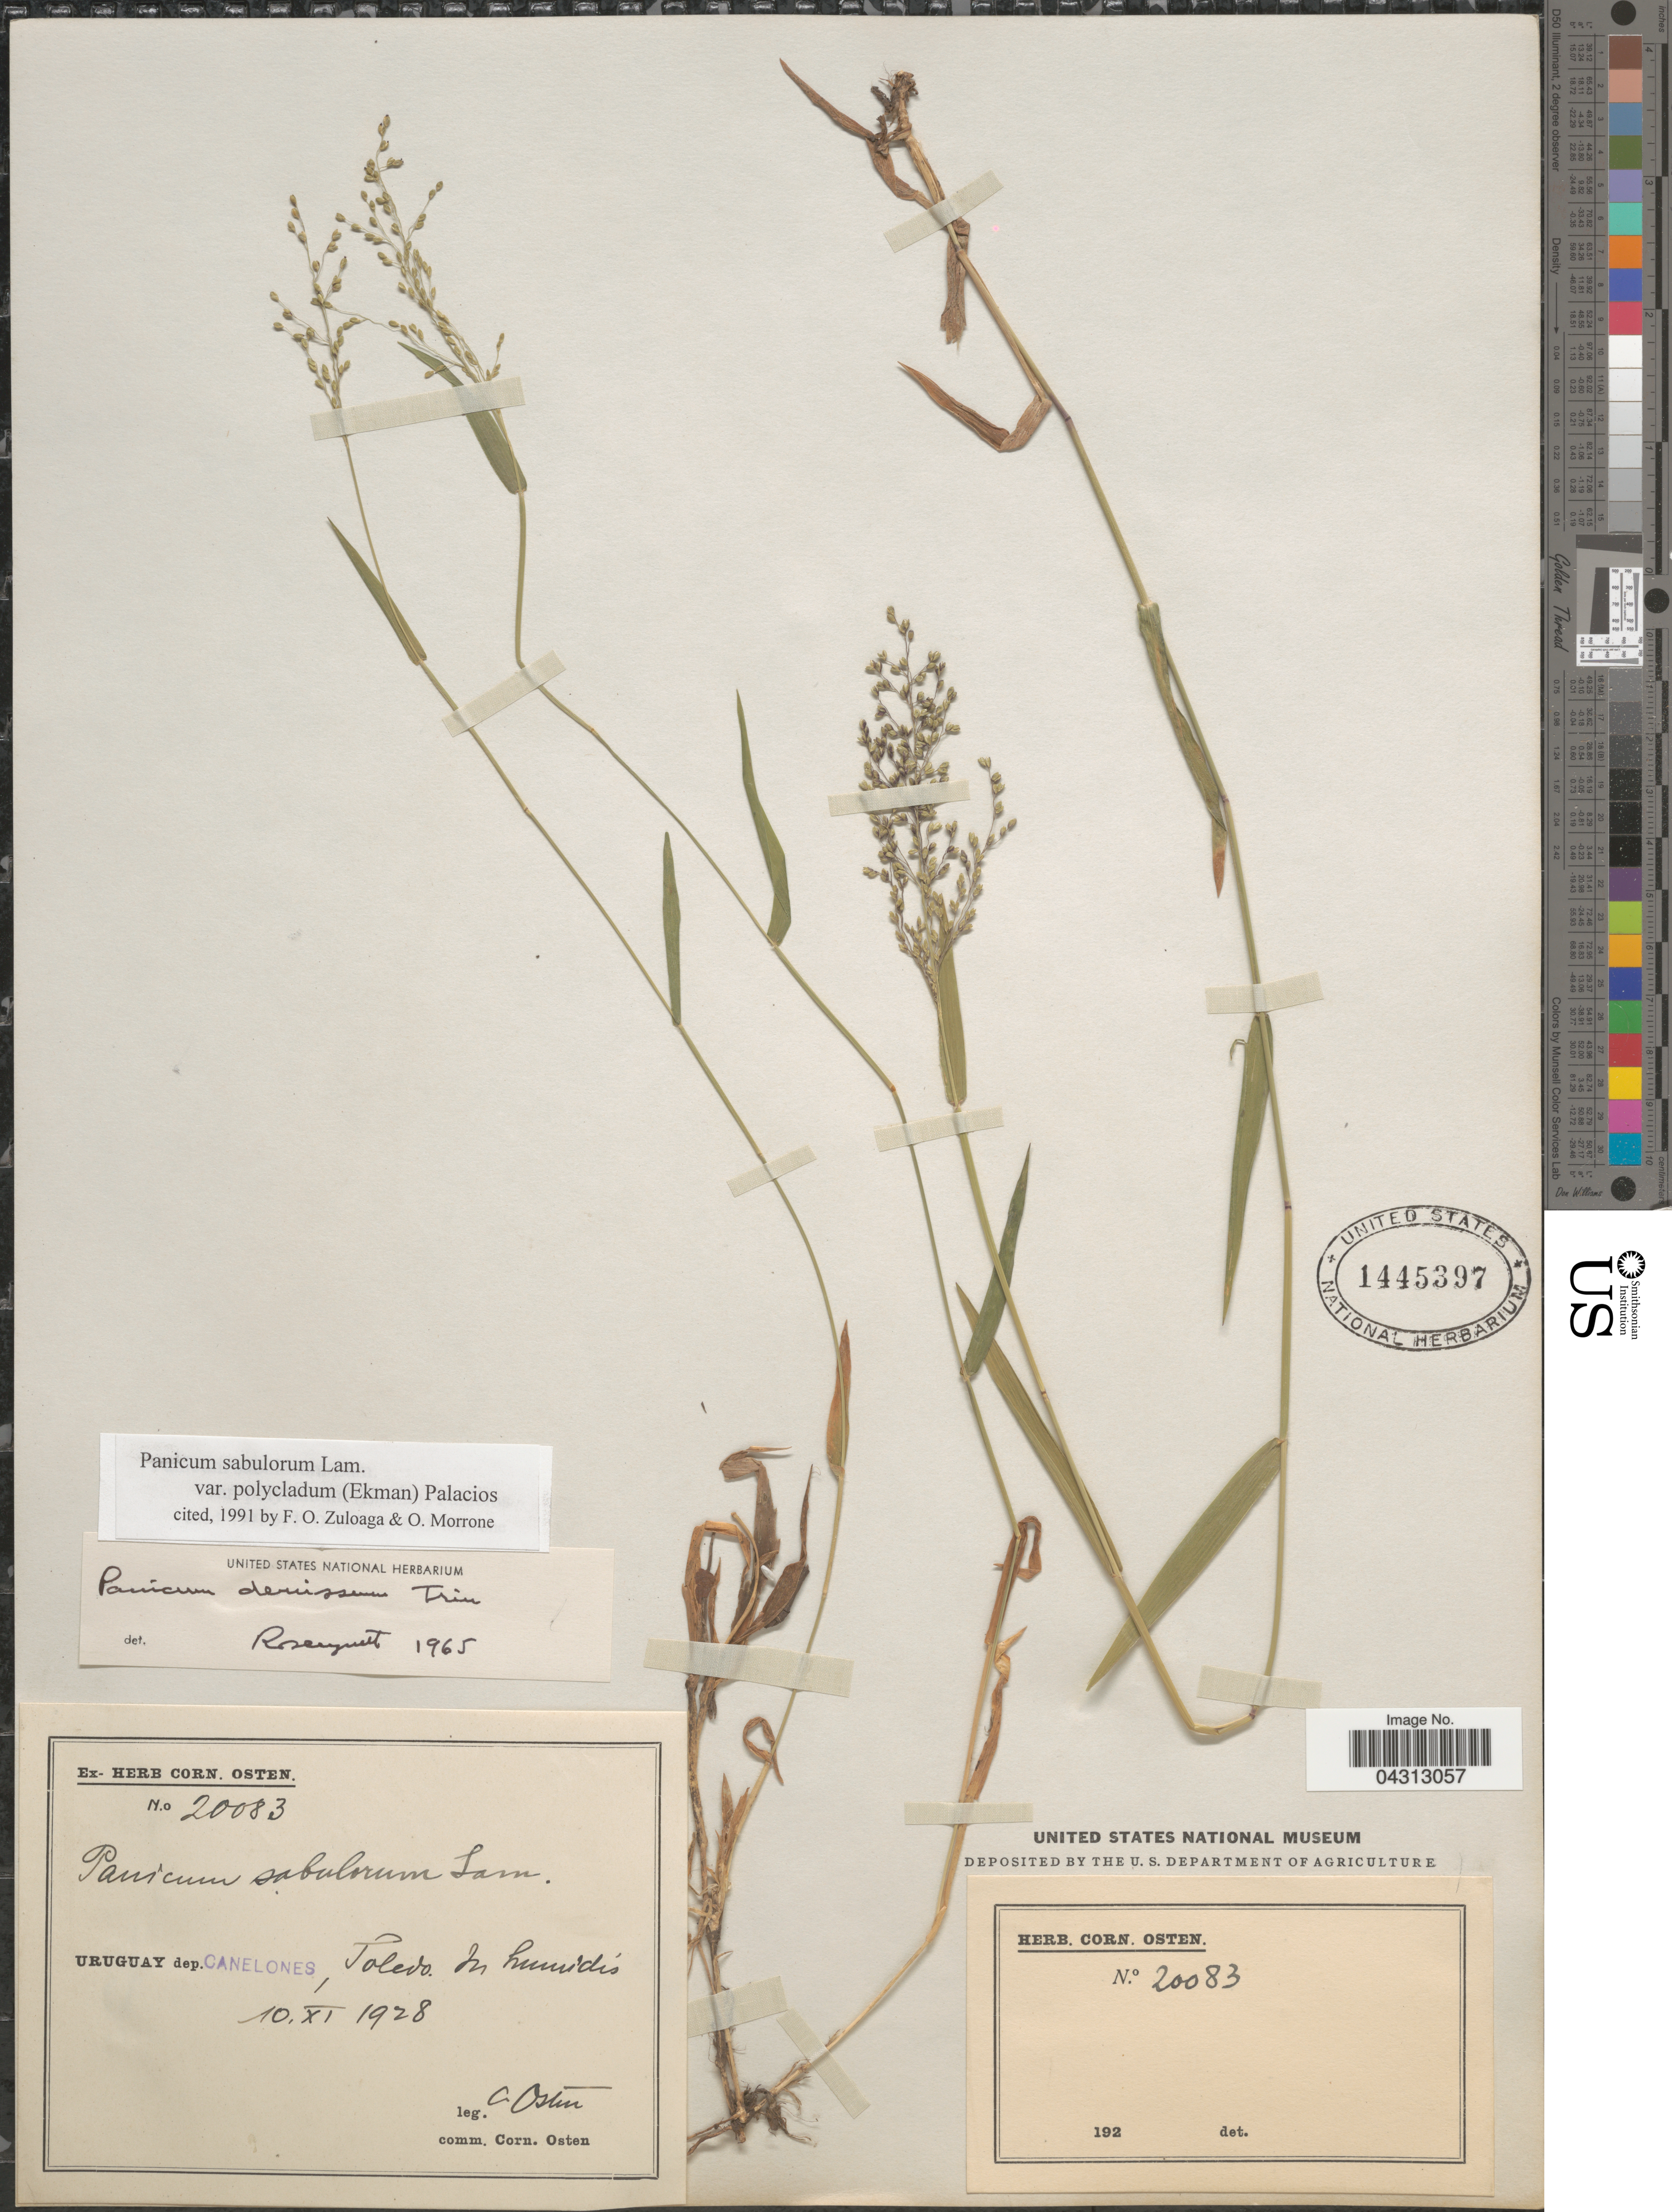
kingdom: Plantae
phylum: Tracheophyta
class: Liliopsida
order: Poales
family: Poaceae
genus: Dichanthelium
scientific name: Dichanthelium sabulorum var. polycladum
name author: (Ekman) Zuloaga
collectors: C. Osten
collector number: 20083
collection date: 1928-11-10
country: Uruguay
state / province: Canelones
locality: Dep. Canelones, Toledo.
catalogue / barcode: US 1445397